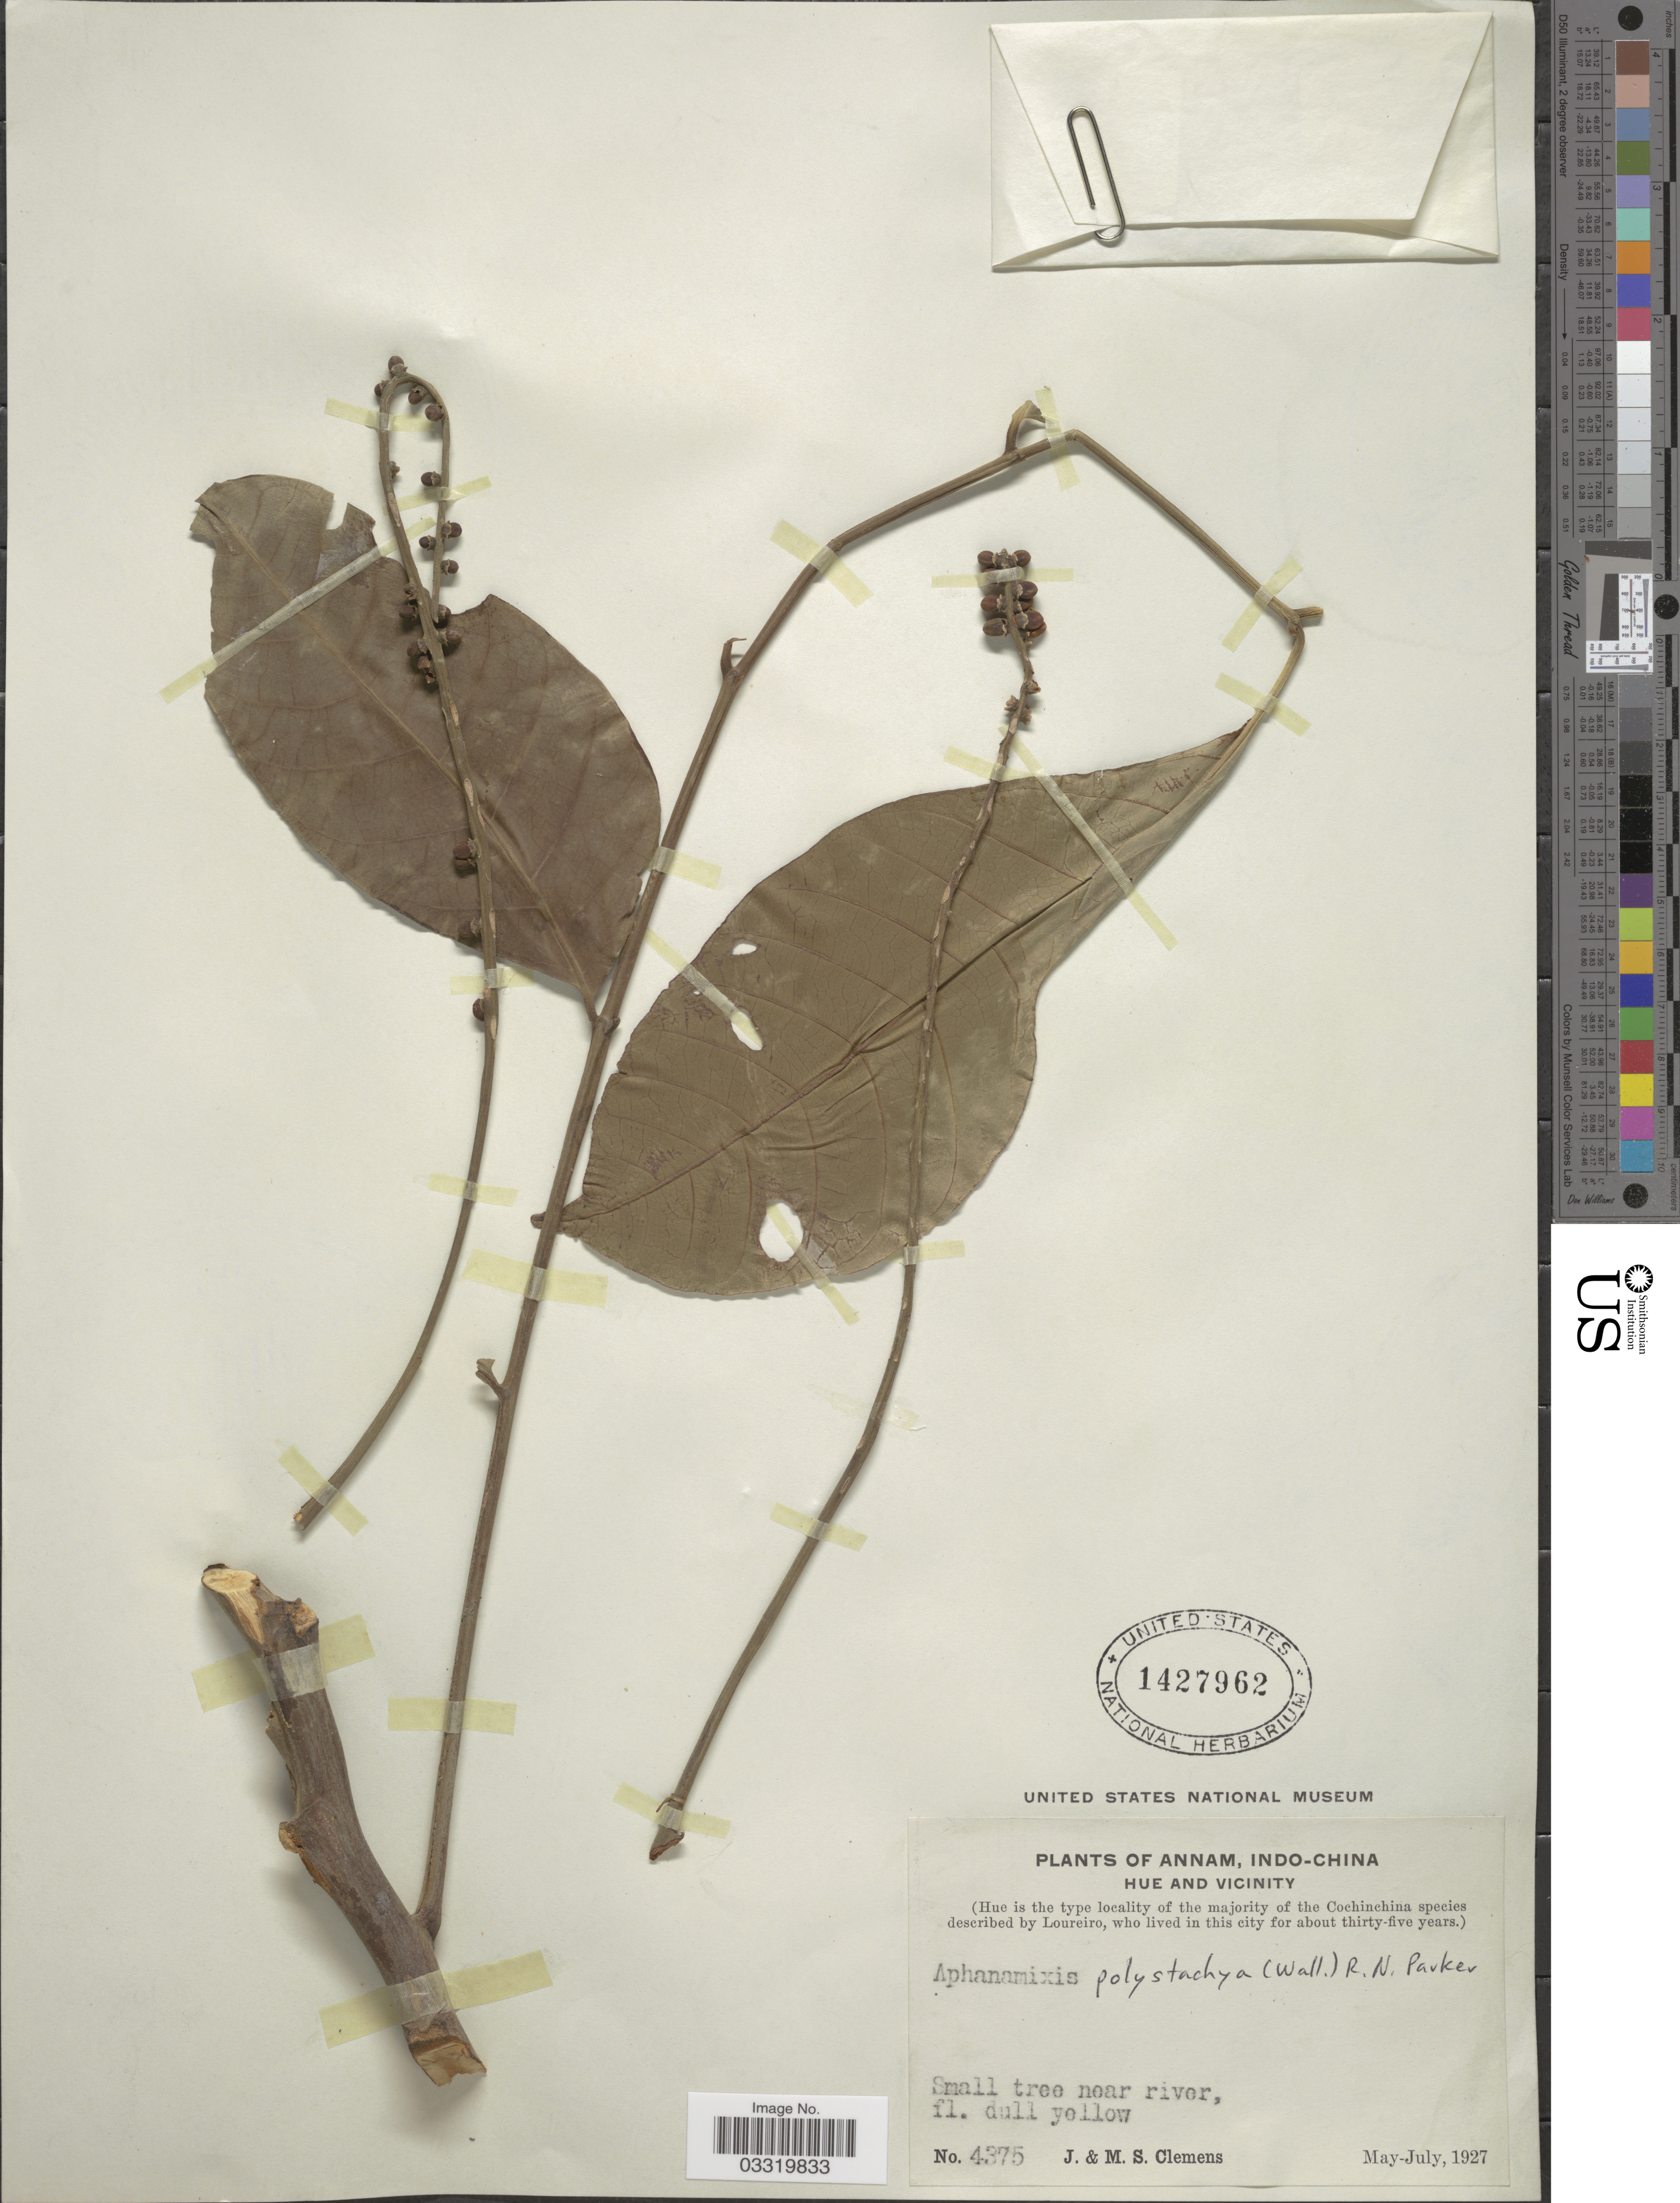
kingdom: Plantae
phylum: Tracheophyta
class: Magnoliopsida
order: Sapindales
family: Meliaceae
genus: Aphanamixis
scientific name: Aphanamixis polystachya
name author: (Wall.) R. Parker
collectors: J. Clemens & M. S. Clemens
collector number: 4375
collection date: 1927-05/1927-07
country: Vietnam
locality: Annam, Indo-China, Hue and Vicinity.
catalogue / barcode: US 1427962